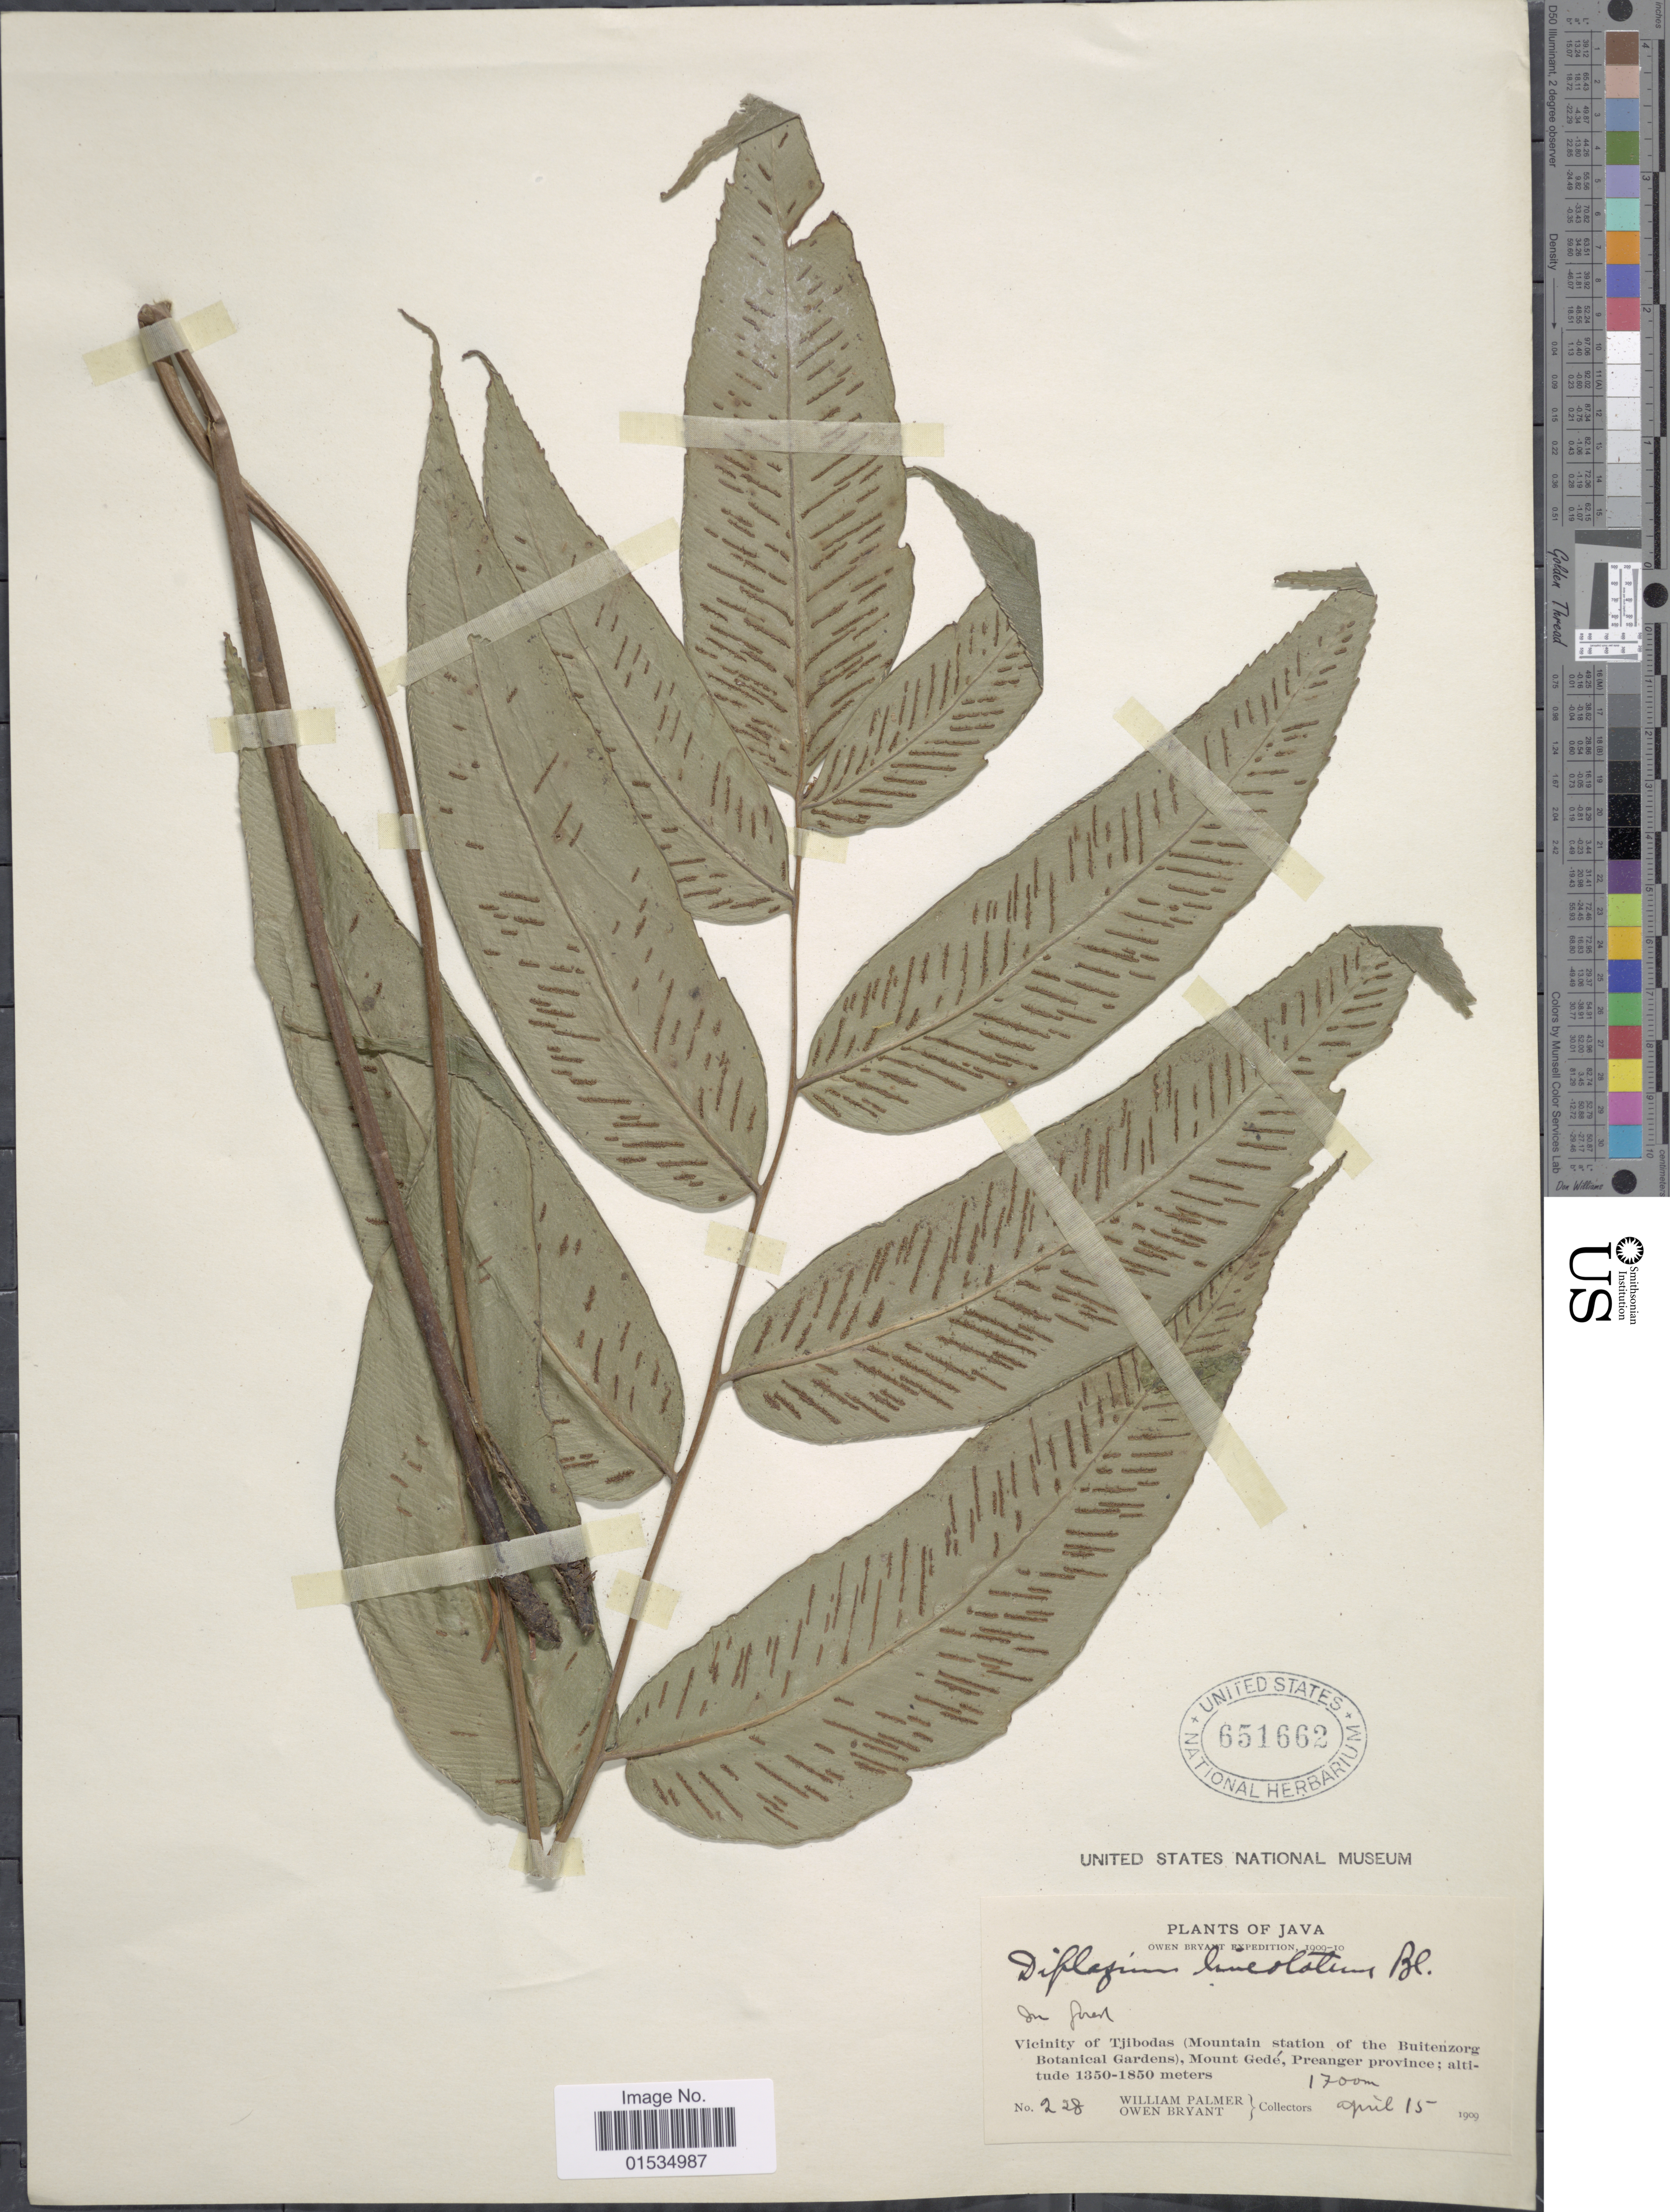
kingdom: Plantae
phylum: Tracheophyta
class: Polypodiopsida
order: Polypodiales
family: Athyriaceae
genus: Diplazium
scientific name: Diplazium fraxinifolium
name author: C. Presl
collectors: W. Palmer & O. Bryant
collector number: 228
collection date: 1909-04-15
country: Indonesia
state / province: Java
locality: Vicinity of Tjibodas (Mountain station of the Buitenzorg Botanical Gardens), Mount Gedé, Preanger province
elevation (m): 1700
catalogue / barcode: US 651662